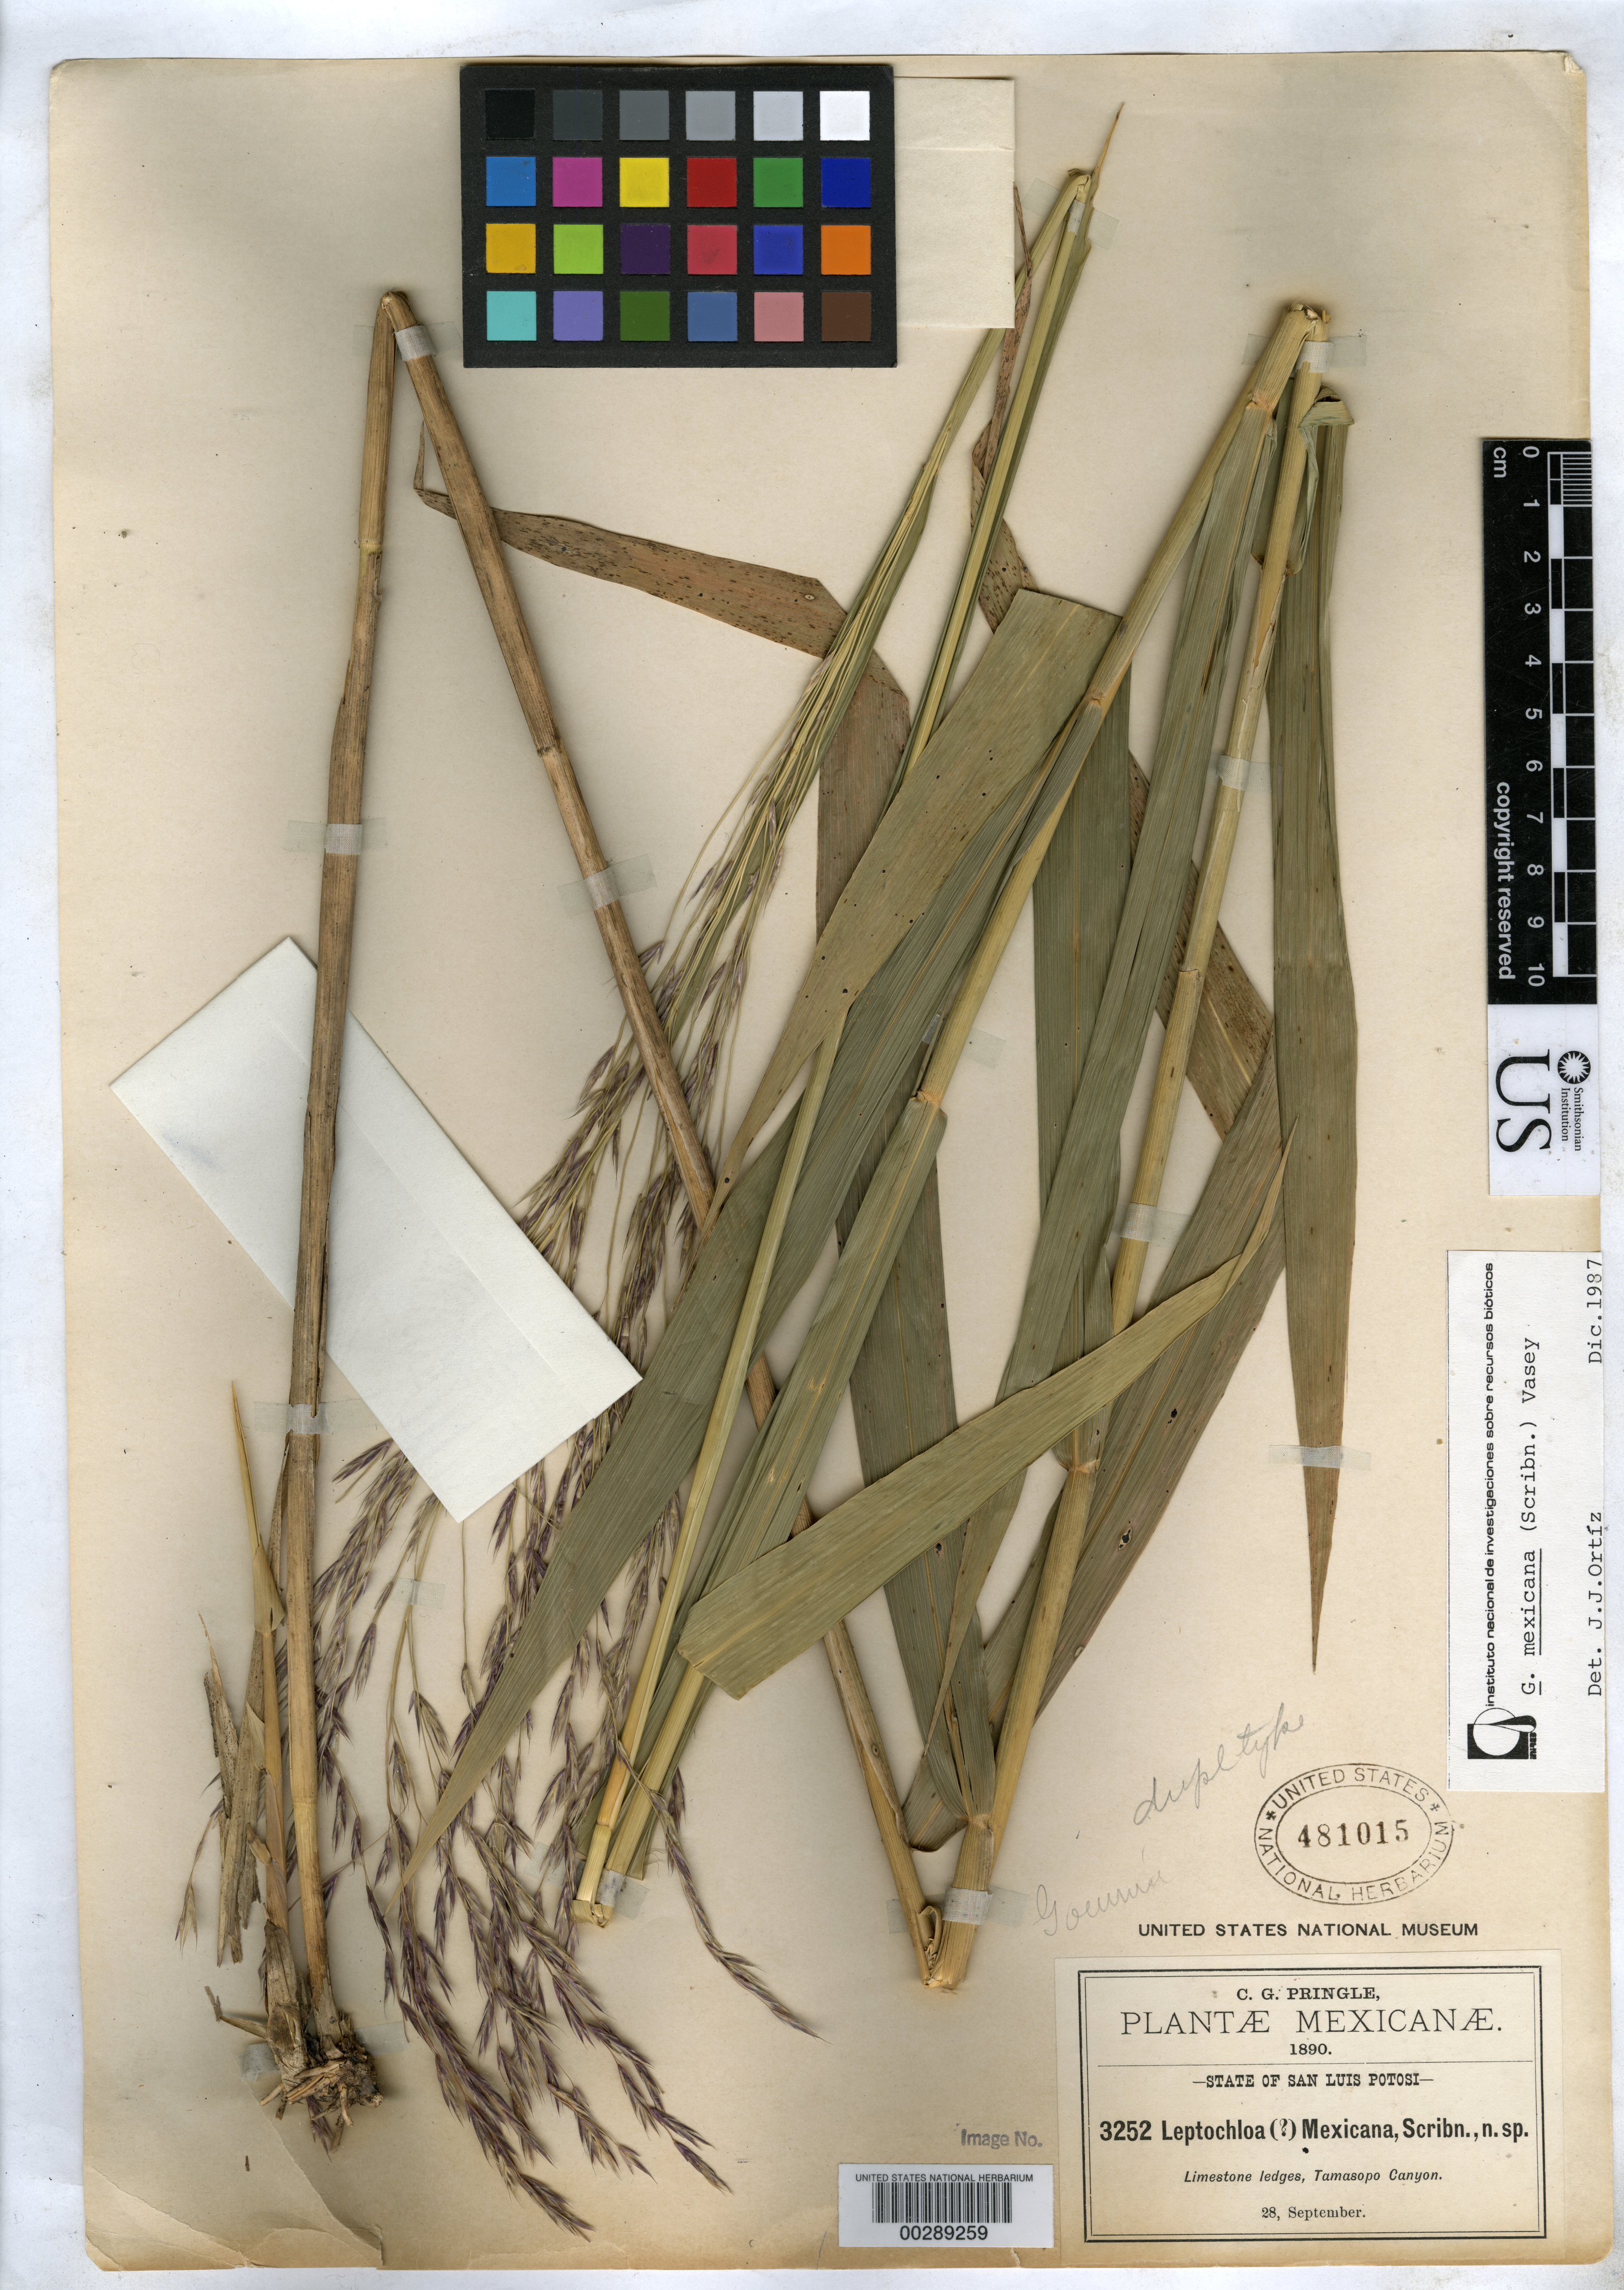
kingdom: Plantae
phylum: Tracheophyta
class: Liliopsida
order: Poales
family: Poaceae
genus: Leptochloa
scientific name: Leptochloa mexicana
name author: Scribn.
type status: Isotype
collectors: C. G. Pringle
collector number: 3252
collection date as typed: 28 Sep 1890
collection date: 1890-09-28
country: Mexico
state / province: San Luis Potosi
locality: Tamasopo Canyon, limestone ledges.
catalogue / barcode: US 481015